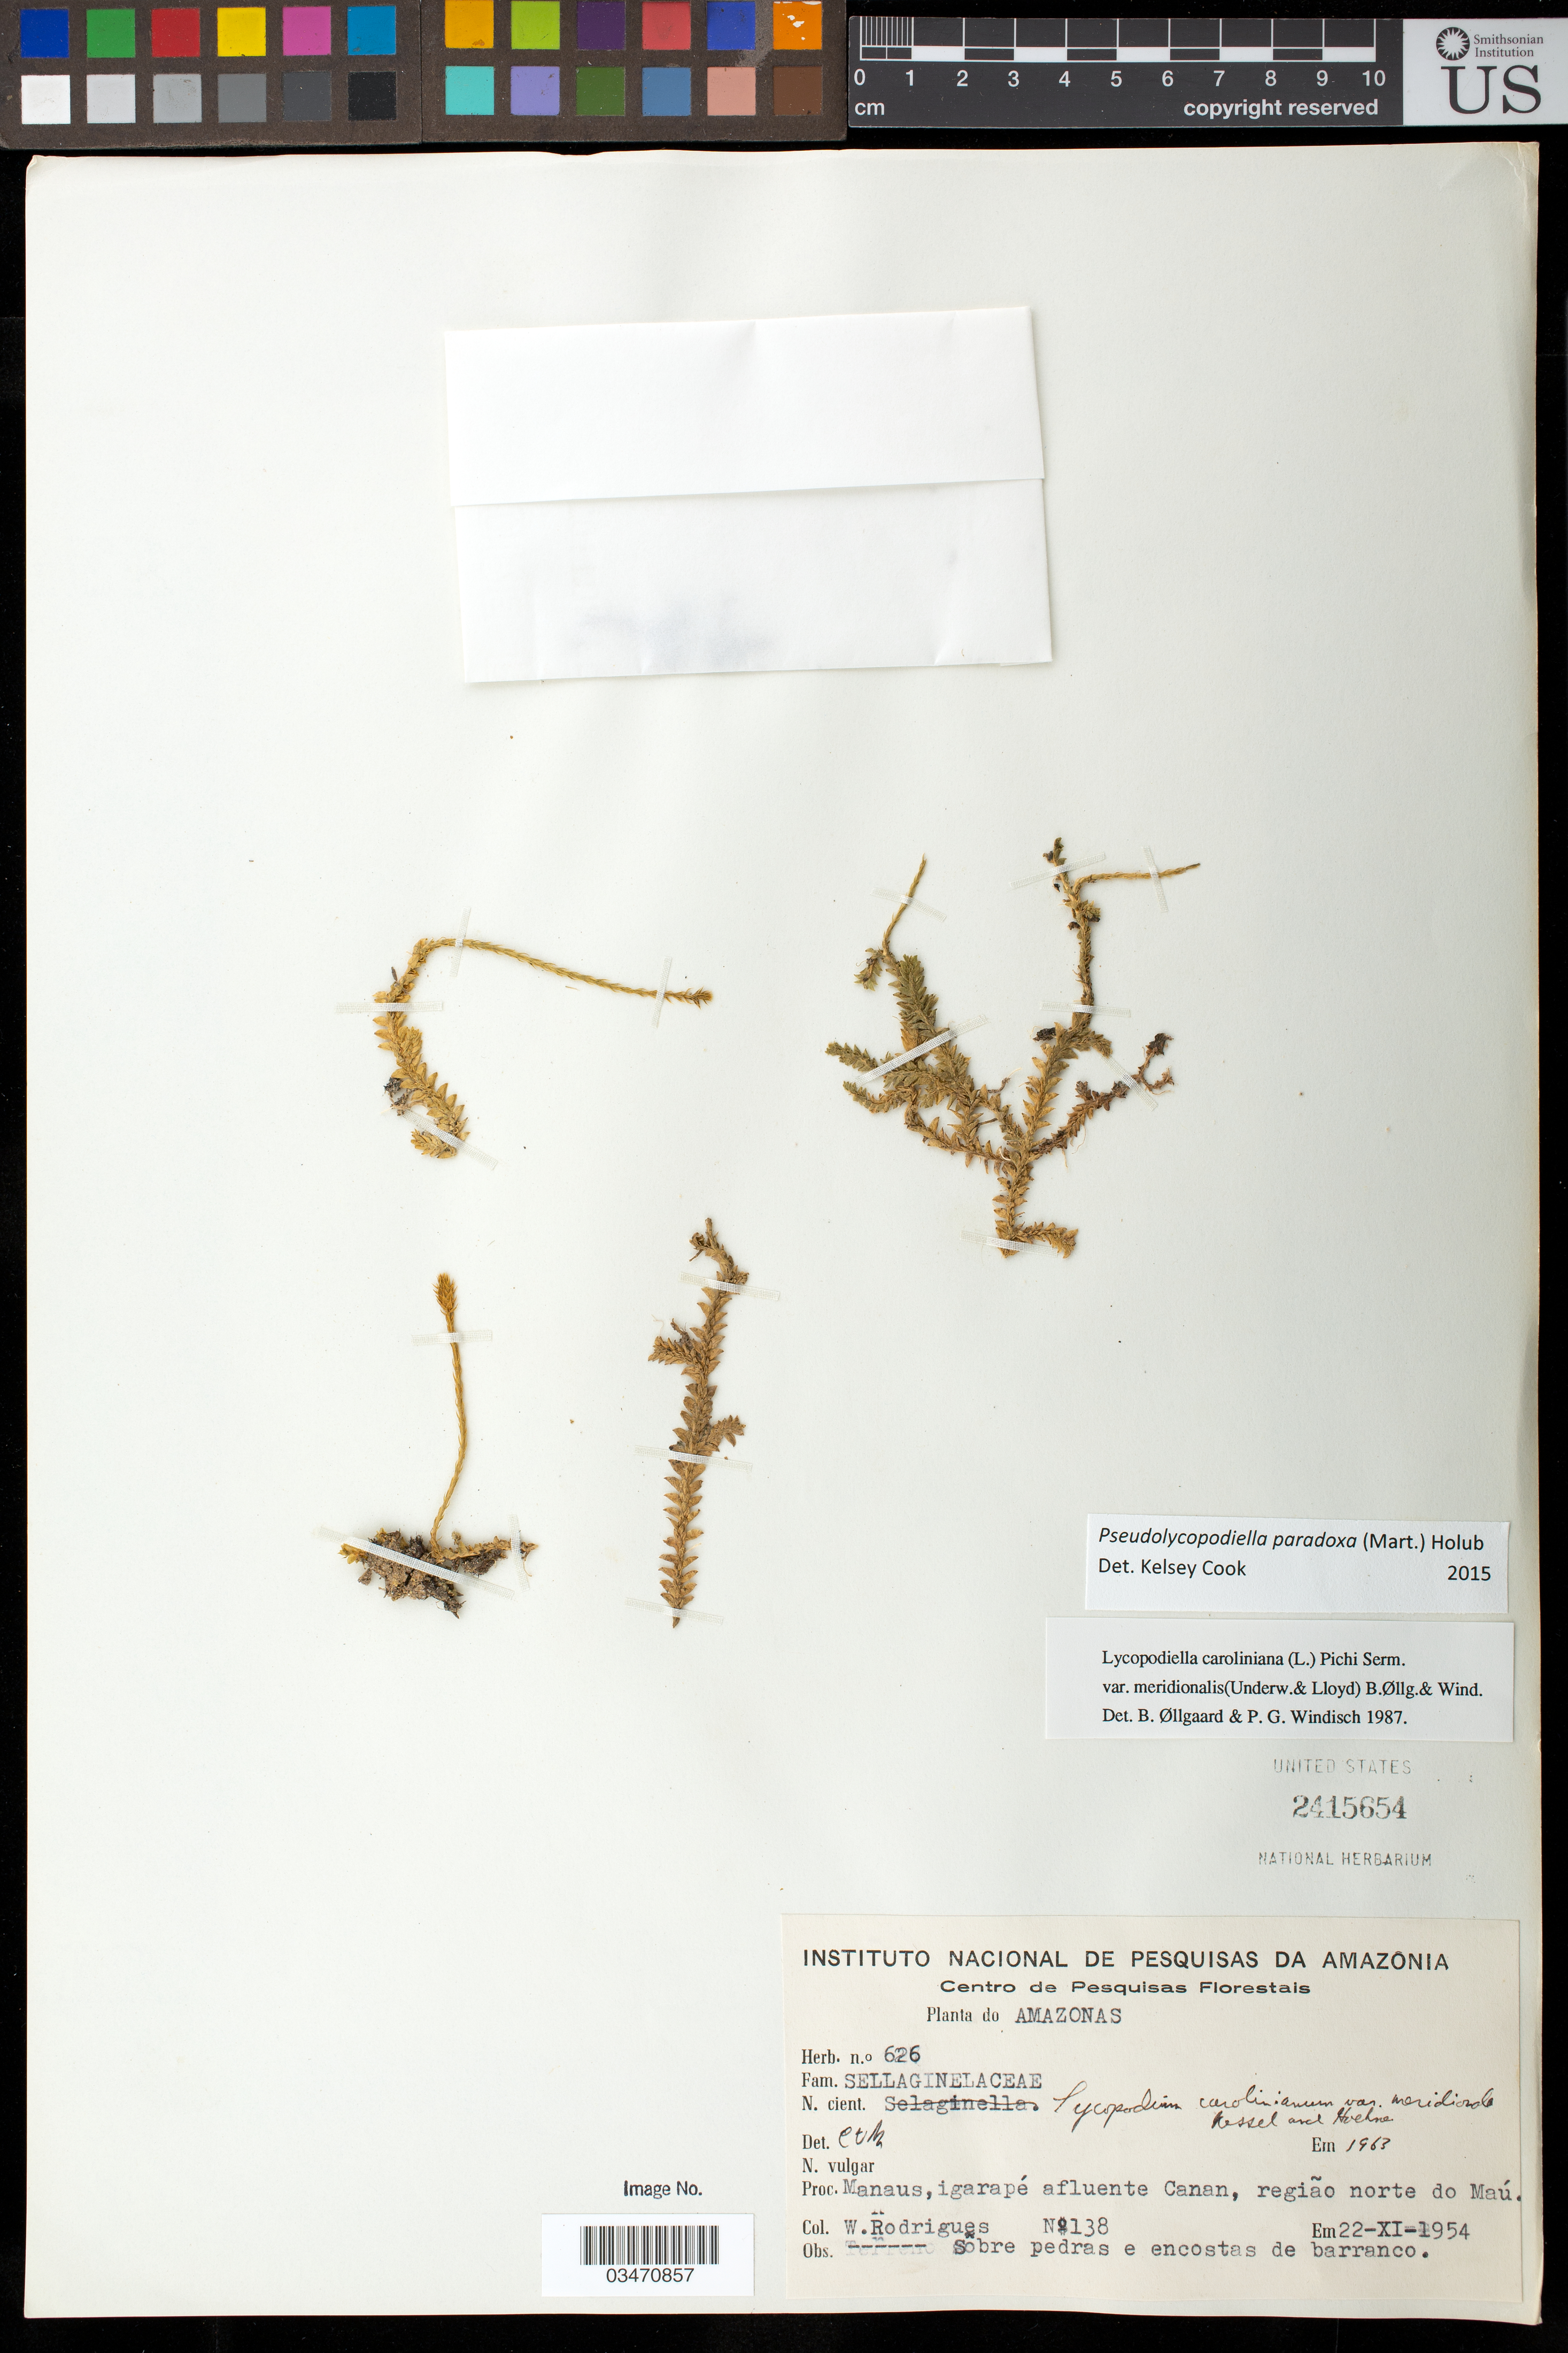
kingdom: Plantae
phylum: Tracheophyta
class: Lycopodiopsida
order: Lycopodiales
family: Lycopodiaceae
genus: Pseudolycopodiella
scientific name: Pseudolycopodiella paradoxa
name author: (Mart.) Holub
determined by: Cook, K.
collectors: W. A. Rodrigues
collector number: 138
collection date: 1954-11-22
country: Brazil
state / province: Amazônas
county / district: Manaus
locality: Canan, regiao norte do Mau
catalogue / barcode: US 2415654